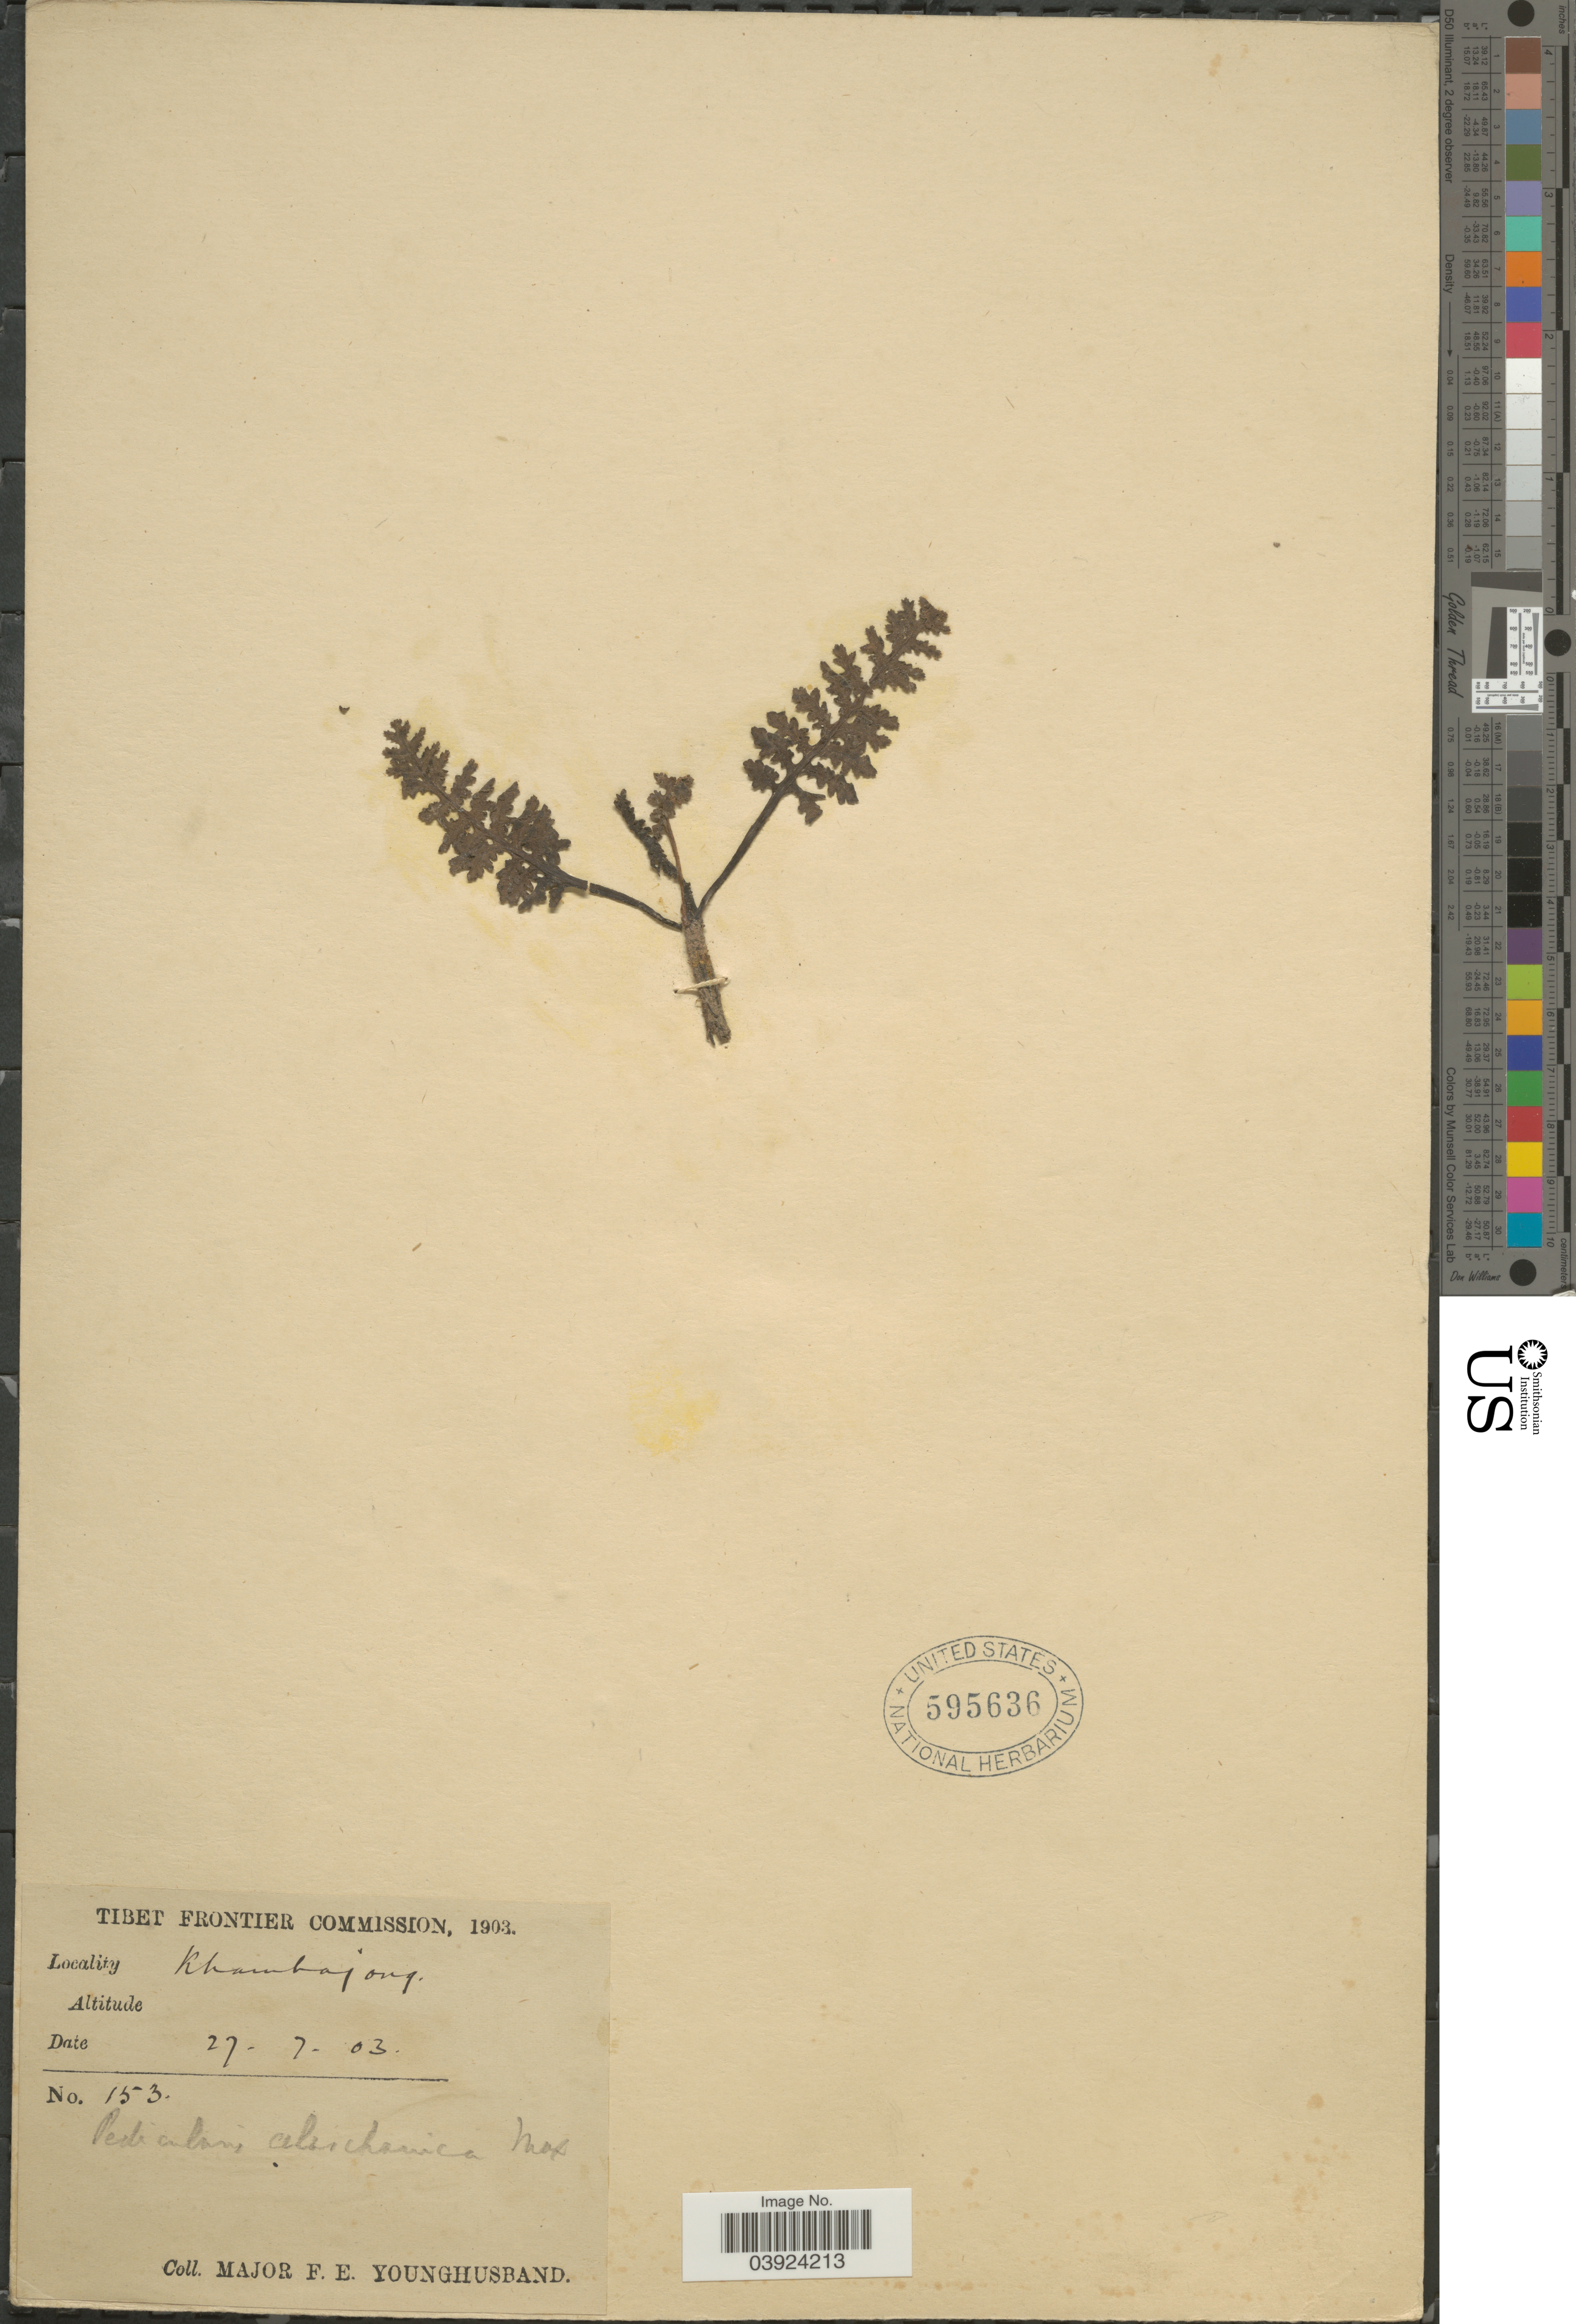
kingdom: Plantae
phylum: Tracheophyta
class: Magnoliopsida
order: Lamiales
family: Orobanchaceae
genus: Pedicularis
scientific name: Pedicularis alaschanica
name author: Maxim.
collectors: F. Younghusband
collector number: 153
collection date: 1903-07-27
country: China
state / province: Xizang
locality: Tibet Frontier Commission. Kambajong.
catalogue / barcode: US 595636